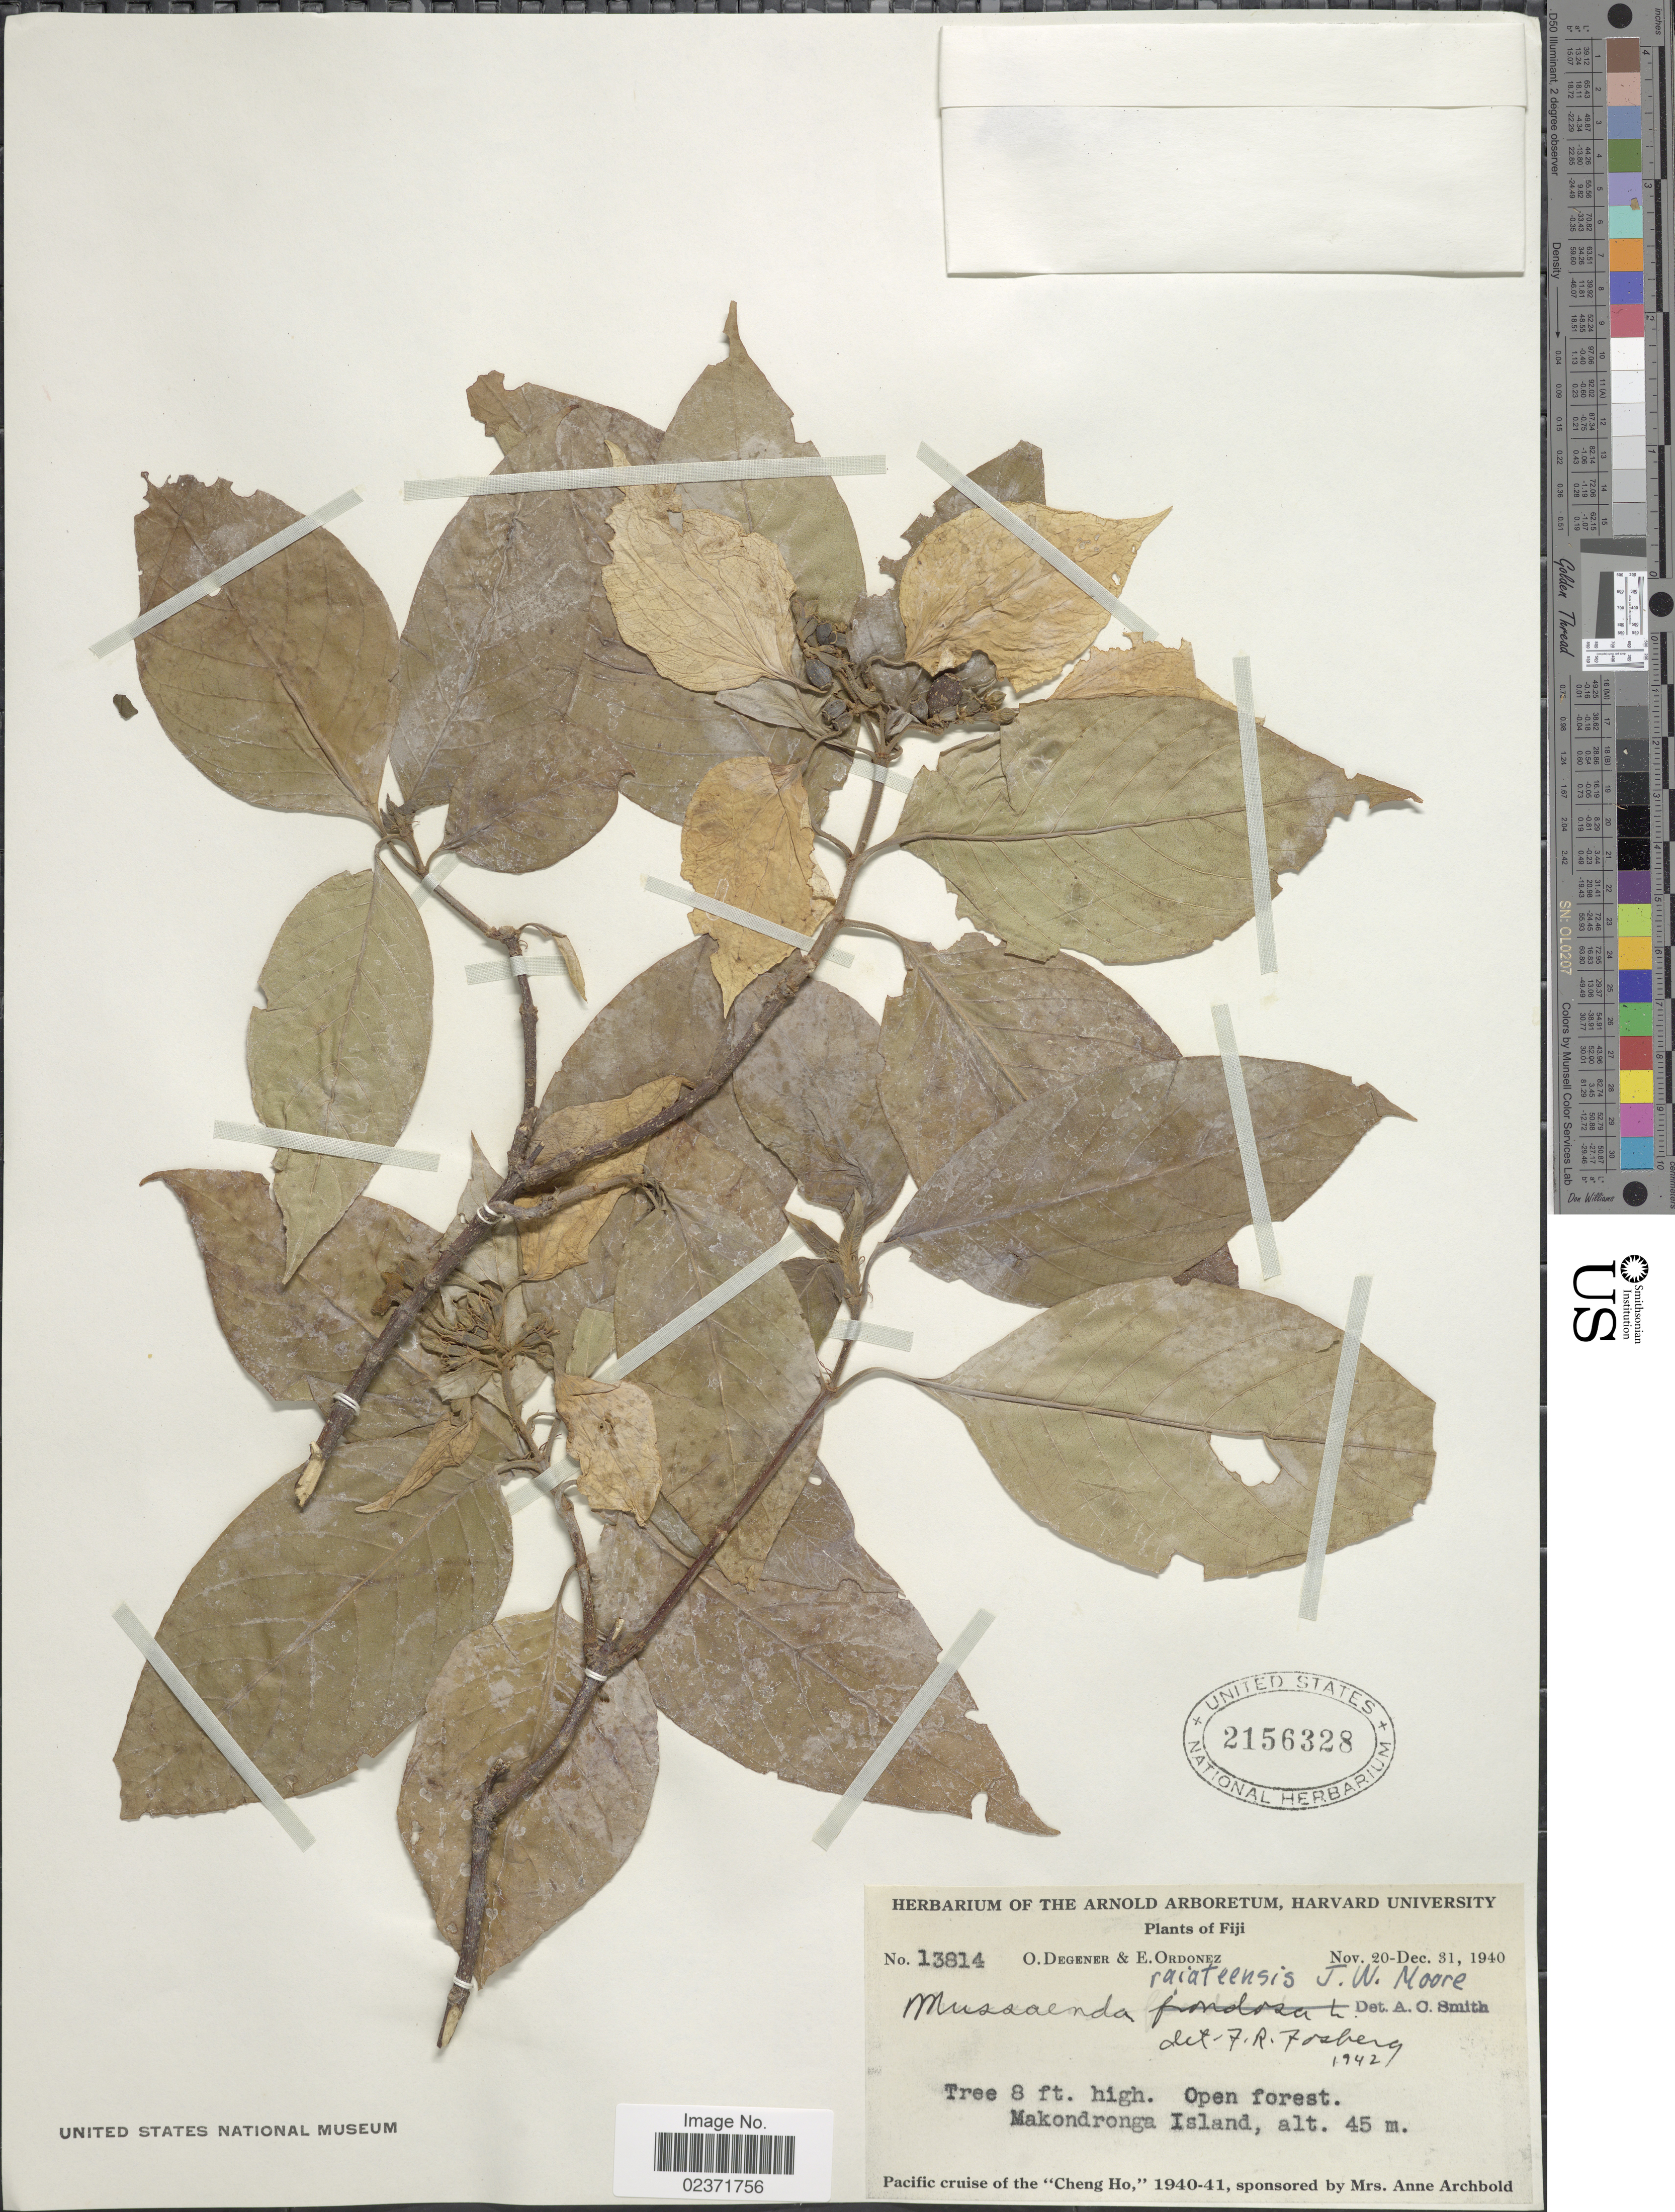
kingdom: Plantae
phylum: Tracheophyta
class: Magnoliopsida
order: Gentianales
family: Rubiaceae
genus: Mussaenda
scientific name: Mussaenda raiateensis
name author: J.W. Moore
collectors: O. Degener & E. Ordonez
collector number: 13814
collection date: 1940-11-20/1940-12-31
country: Fiji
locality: Makondronga Island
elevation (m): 45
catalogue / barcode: US 2156328